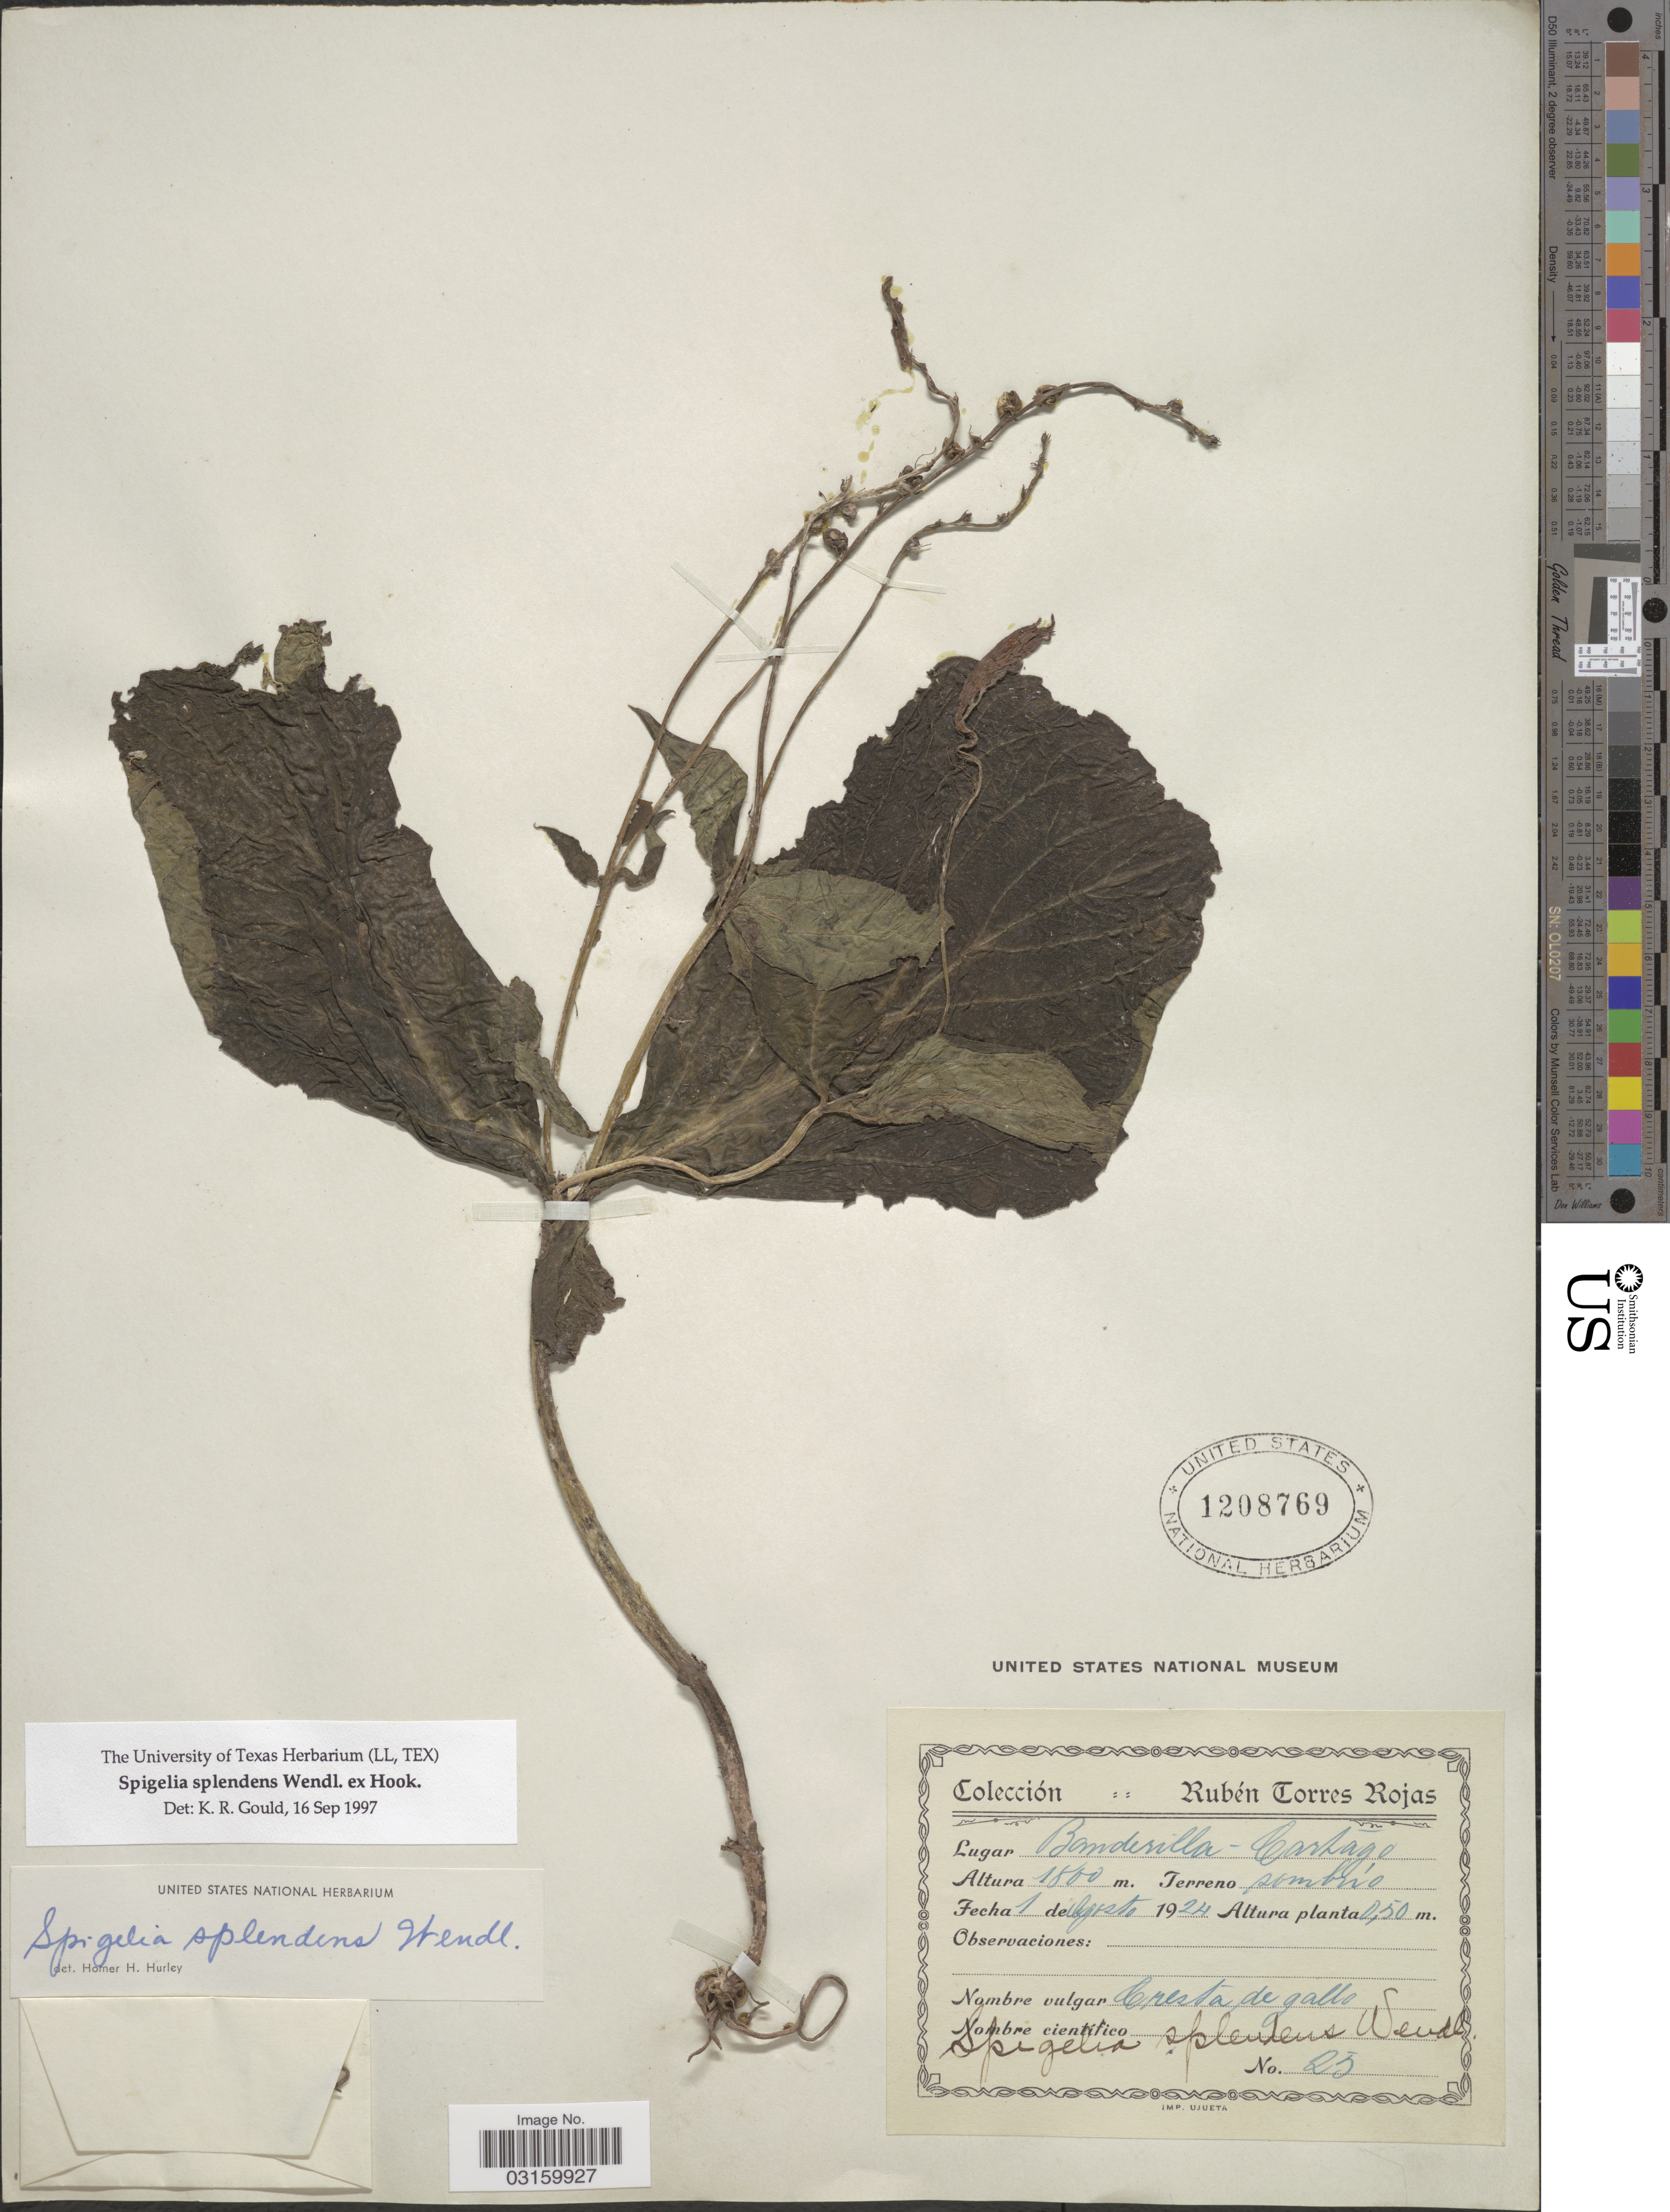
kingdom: Plantae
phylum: Tracheophyta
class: Magnoliopsida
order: Gentianales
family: Loganiaceae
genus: Spigelia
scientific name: Spigelia splendens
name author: H. Wendl. ex Hook.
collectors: R. Torres Rojas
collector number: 25*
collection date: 1924-08-01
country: Costa Rica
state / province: Cartago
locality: Banderilla-Cartago.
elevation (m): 1800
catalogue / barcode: US 1208769